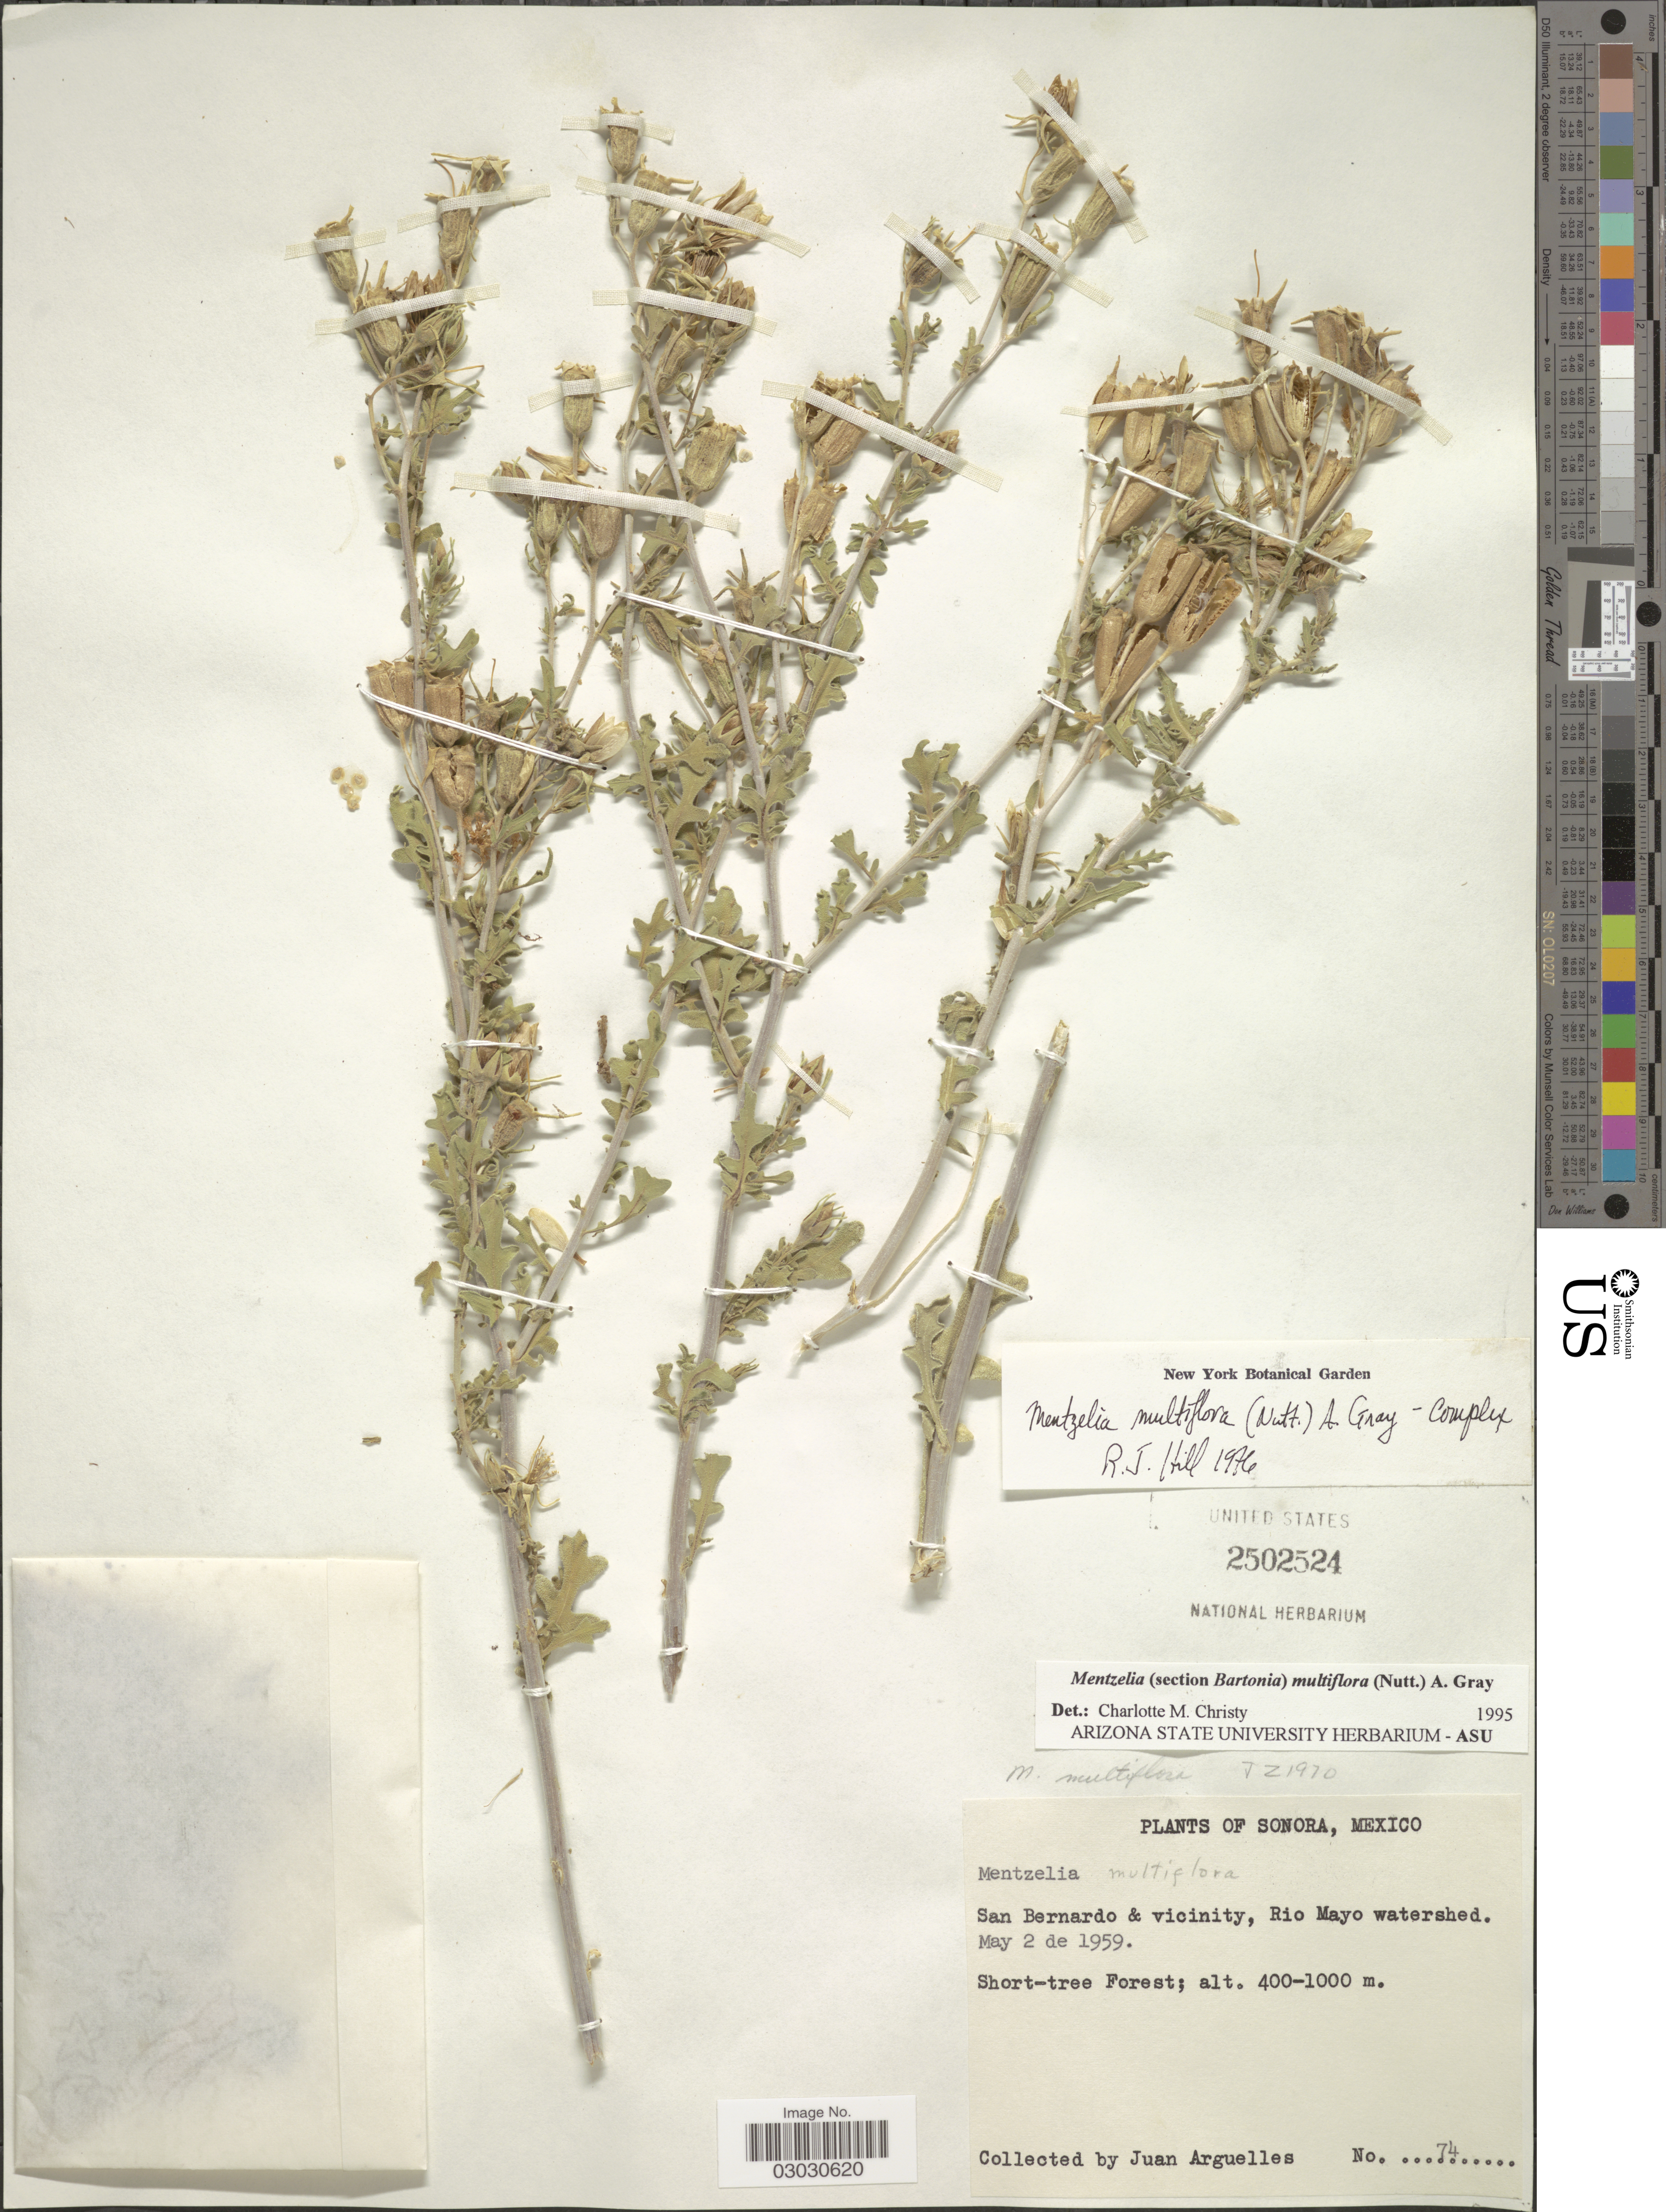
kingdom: Plantae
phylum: Tracheophyta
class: Magnoliopsida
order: Cornales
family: Loasaceae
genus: Mentzelia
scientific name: Mentzelia multiflora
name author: (Nutt.) A. Gray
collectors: J. Arguelles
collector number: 74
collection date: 1959-05-02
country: Mexico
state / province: Sonora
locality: San Bernardo & vicinity, Rio Mayo watershed.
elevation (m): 400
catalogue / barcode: US 2502524